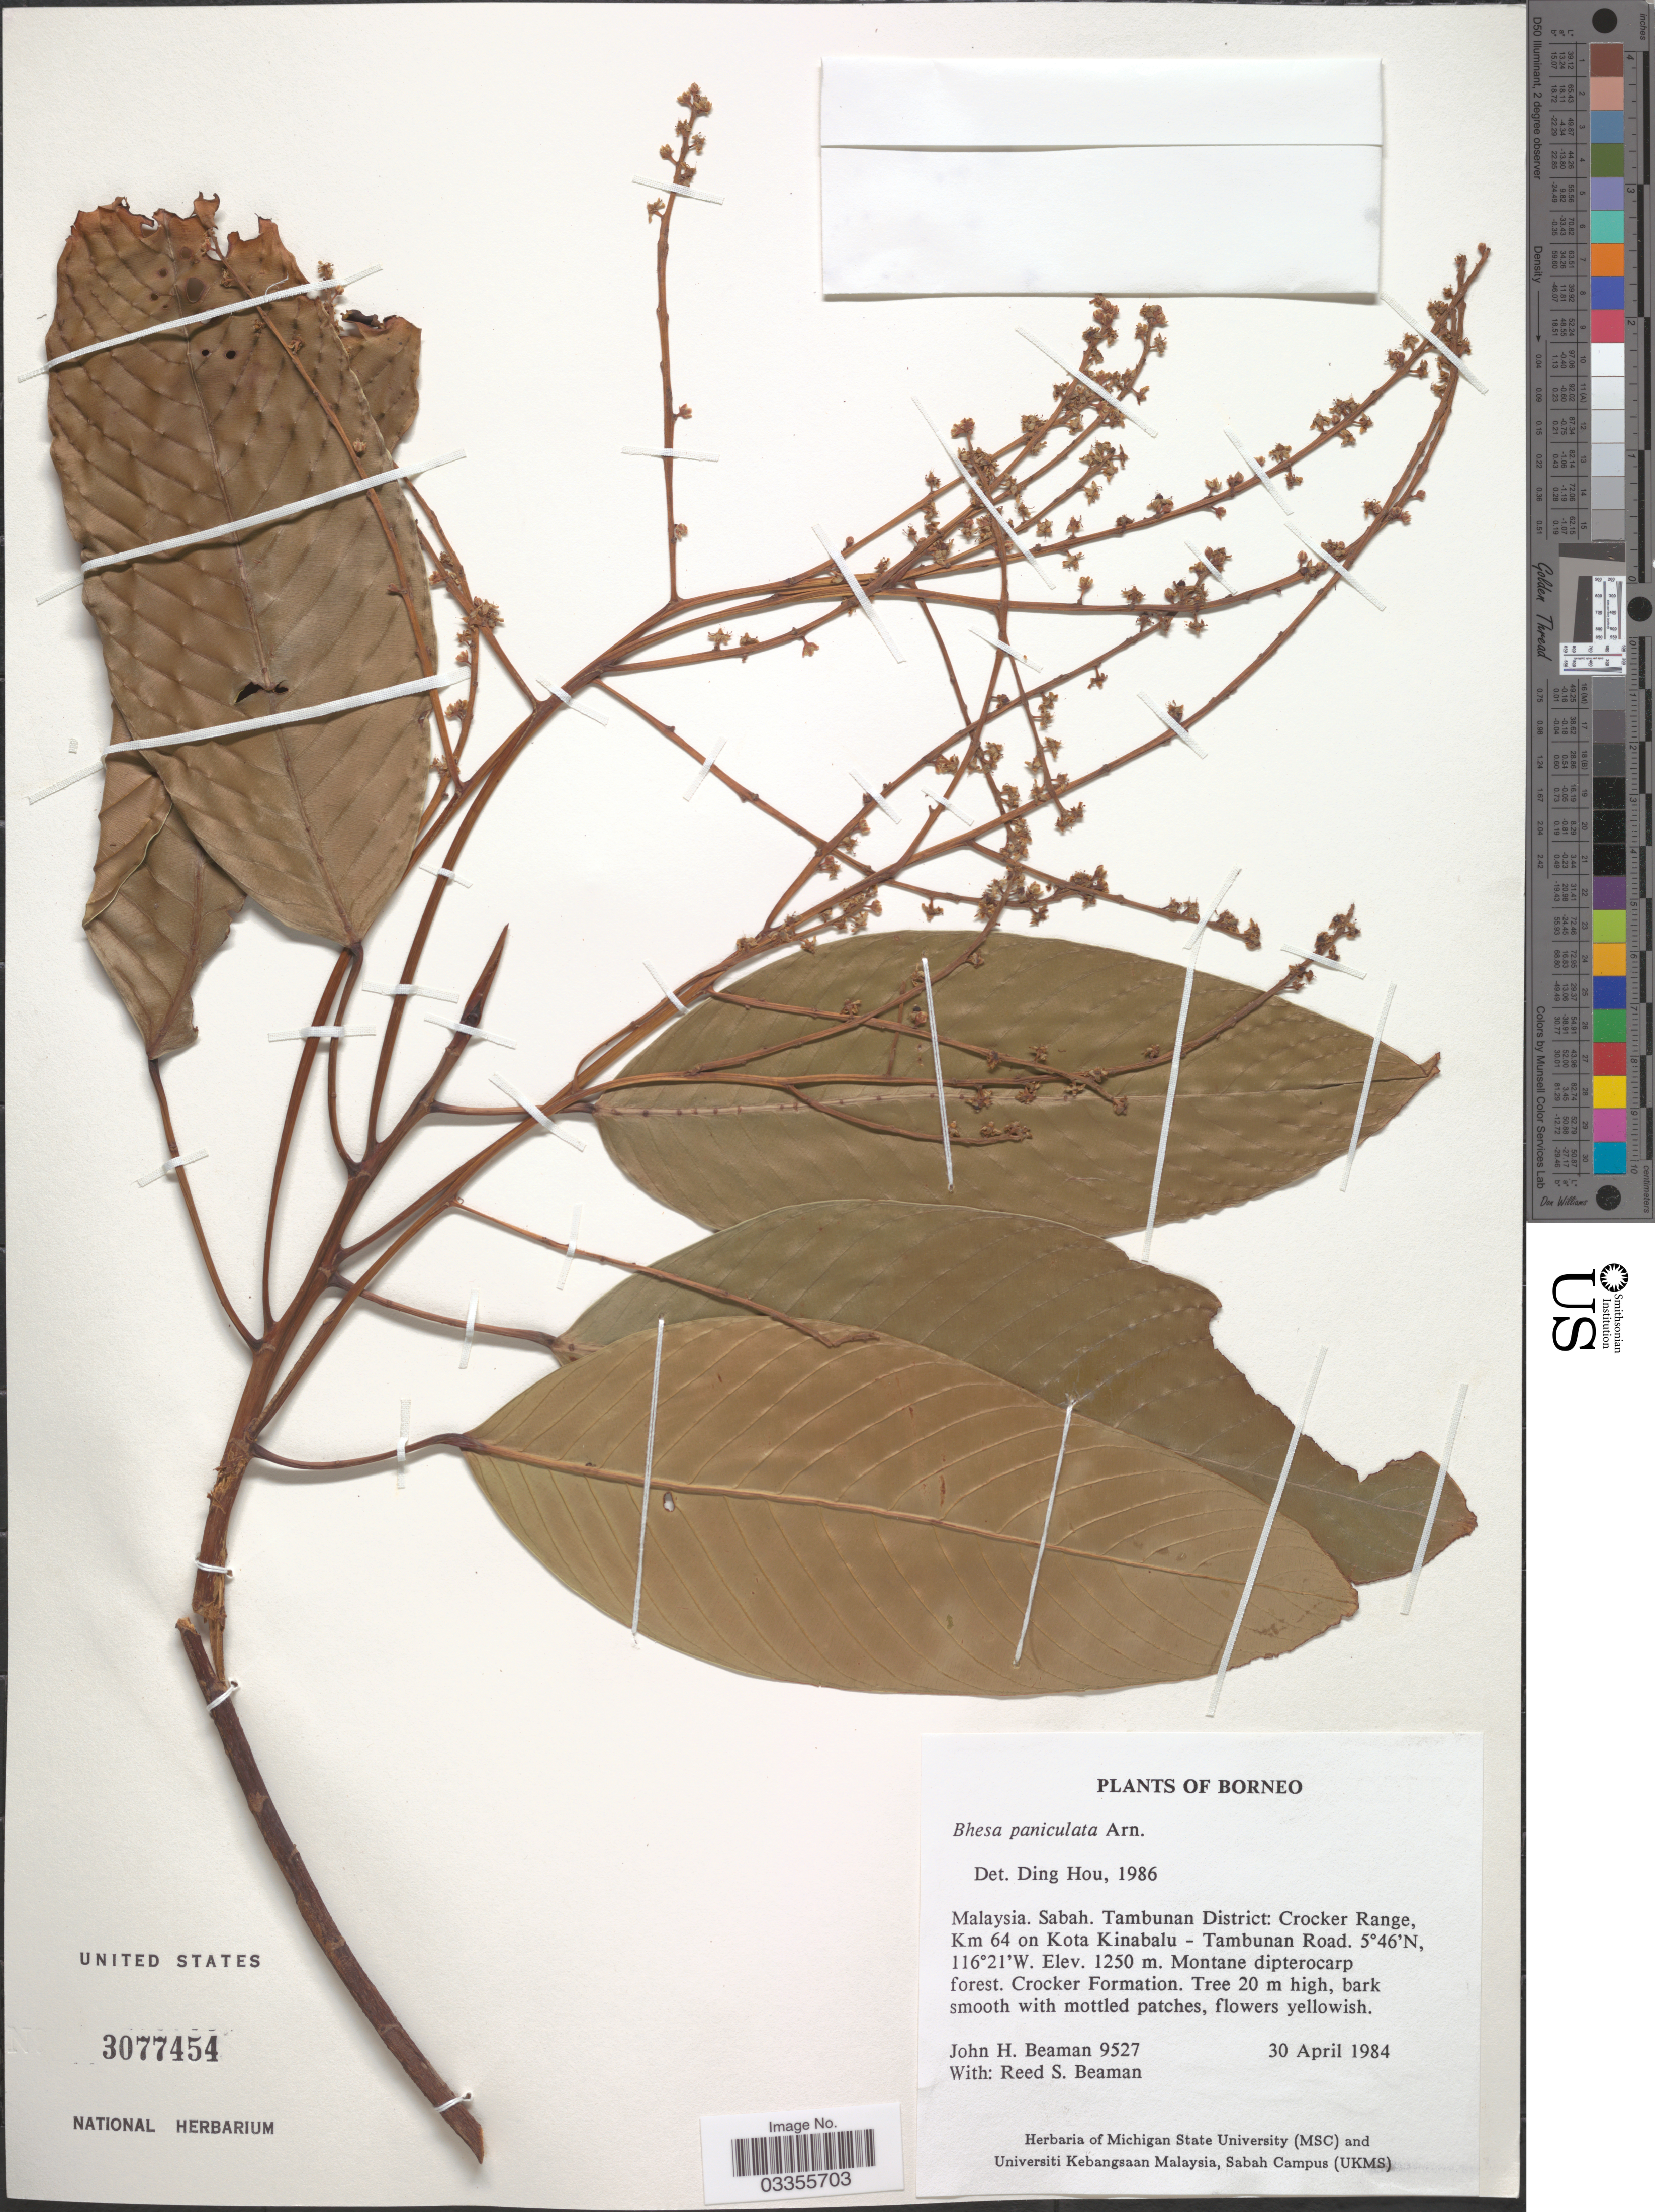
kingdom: Plantae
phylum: Tracheophyta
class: Magnoliopsida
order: Malpighiales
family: Centroplacaceae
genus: Bhesa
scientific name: Bhesa paniculata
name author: (Wall.) Arn.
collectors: J. H. Beaman & R. S. Beaman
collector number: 9527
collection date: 1984-04-30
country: Malaysia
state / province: Sabah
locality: Borneo. Tambunan District: Crocker Range, Km 64 on Kota Kinabalu - Tambunan Road.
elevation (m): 1250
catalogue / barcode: US 3077454